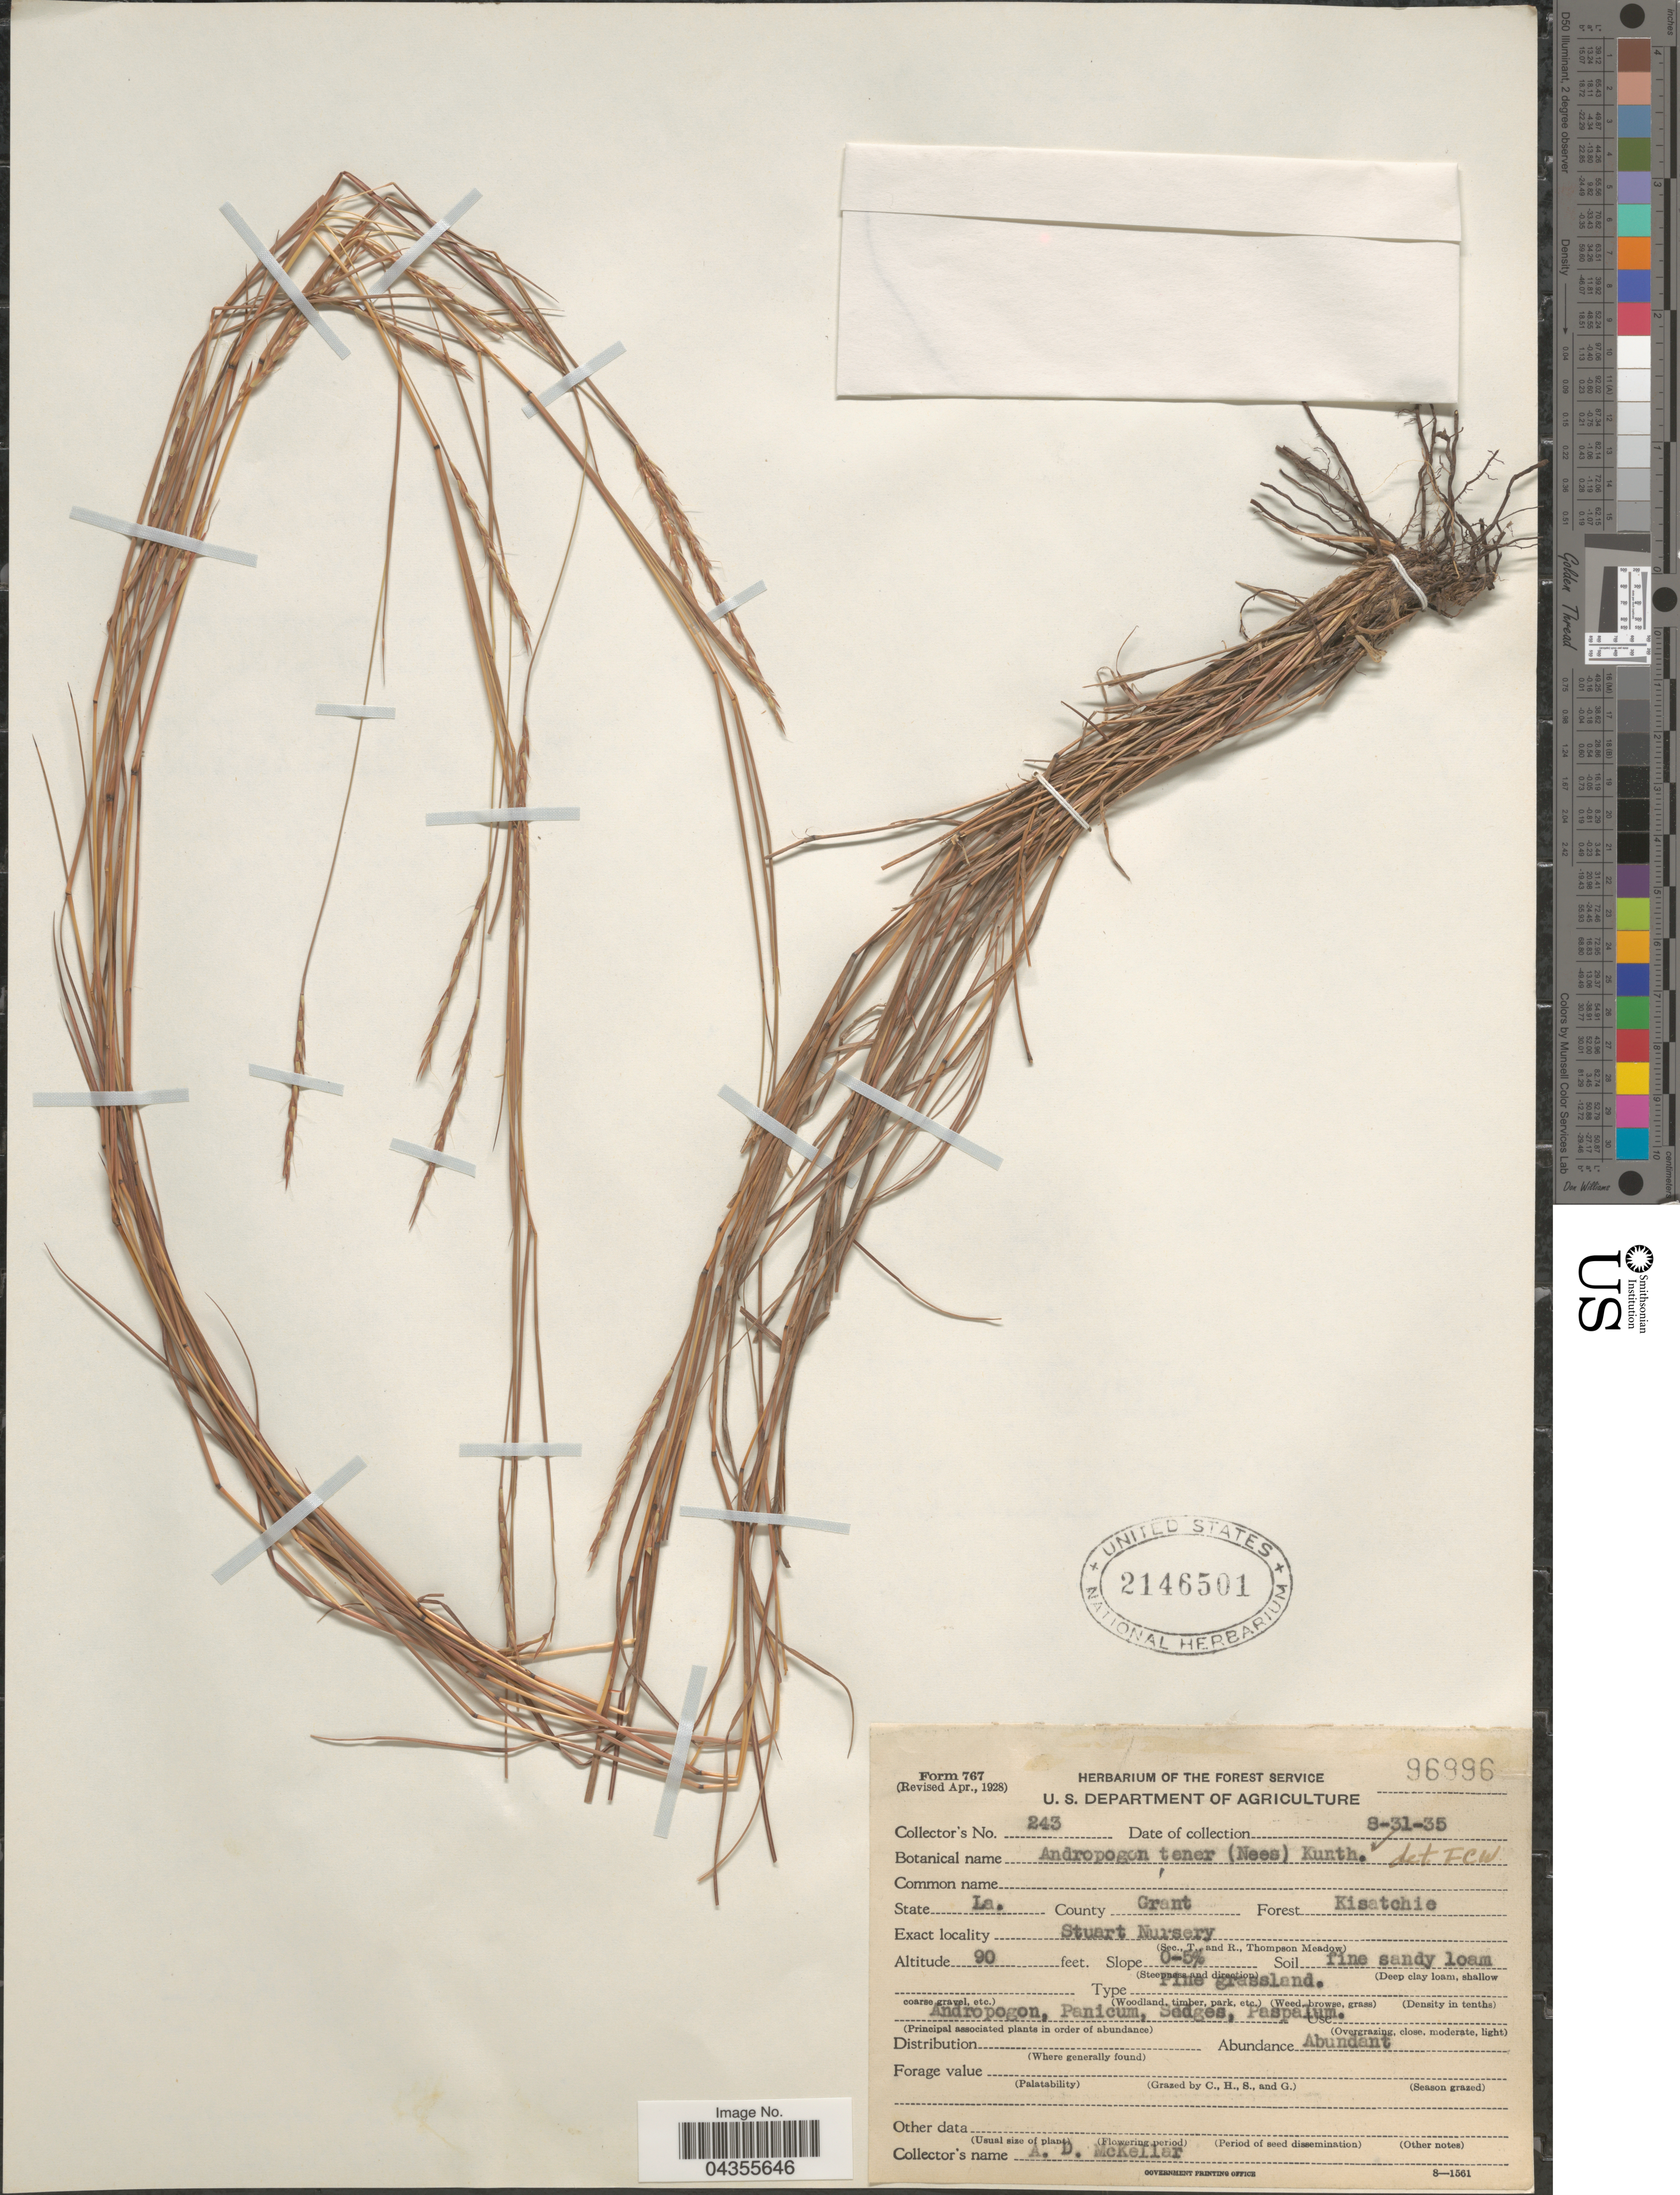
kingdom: Plantae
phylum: Tracheophyta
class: Liliopsida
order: Poales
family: Poaceae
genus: Schizachyrium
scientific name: Schizachyrium tenerum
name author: Nees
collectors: A. McKellar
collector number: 243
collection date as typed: Transcribed d/m/y: 31/8/35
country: United States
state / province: Louisiana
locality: County Grant. Forest Kisatchie. Stuart Nursery.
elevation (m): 27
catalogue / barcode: US 2146501